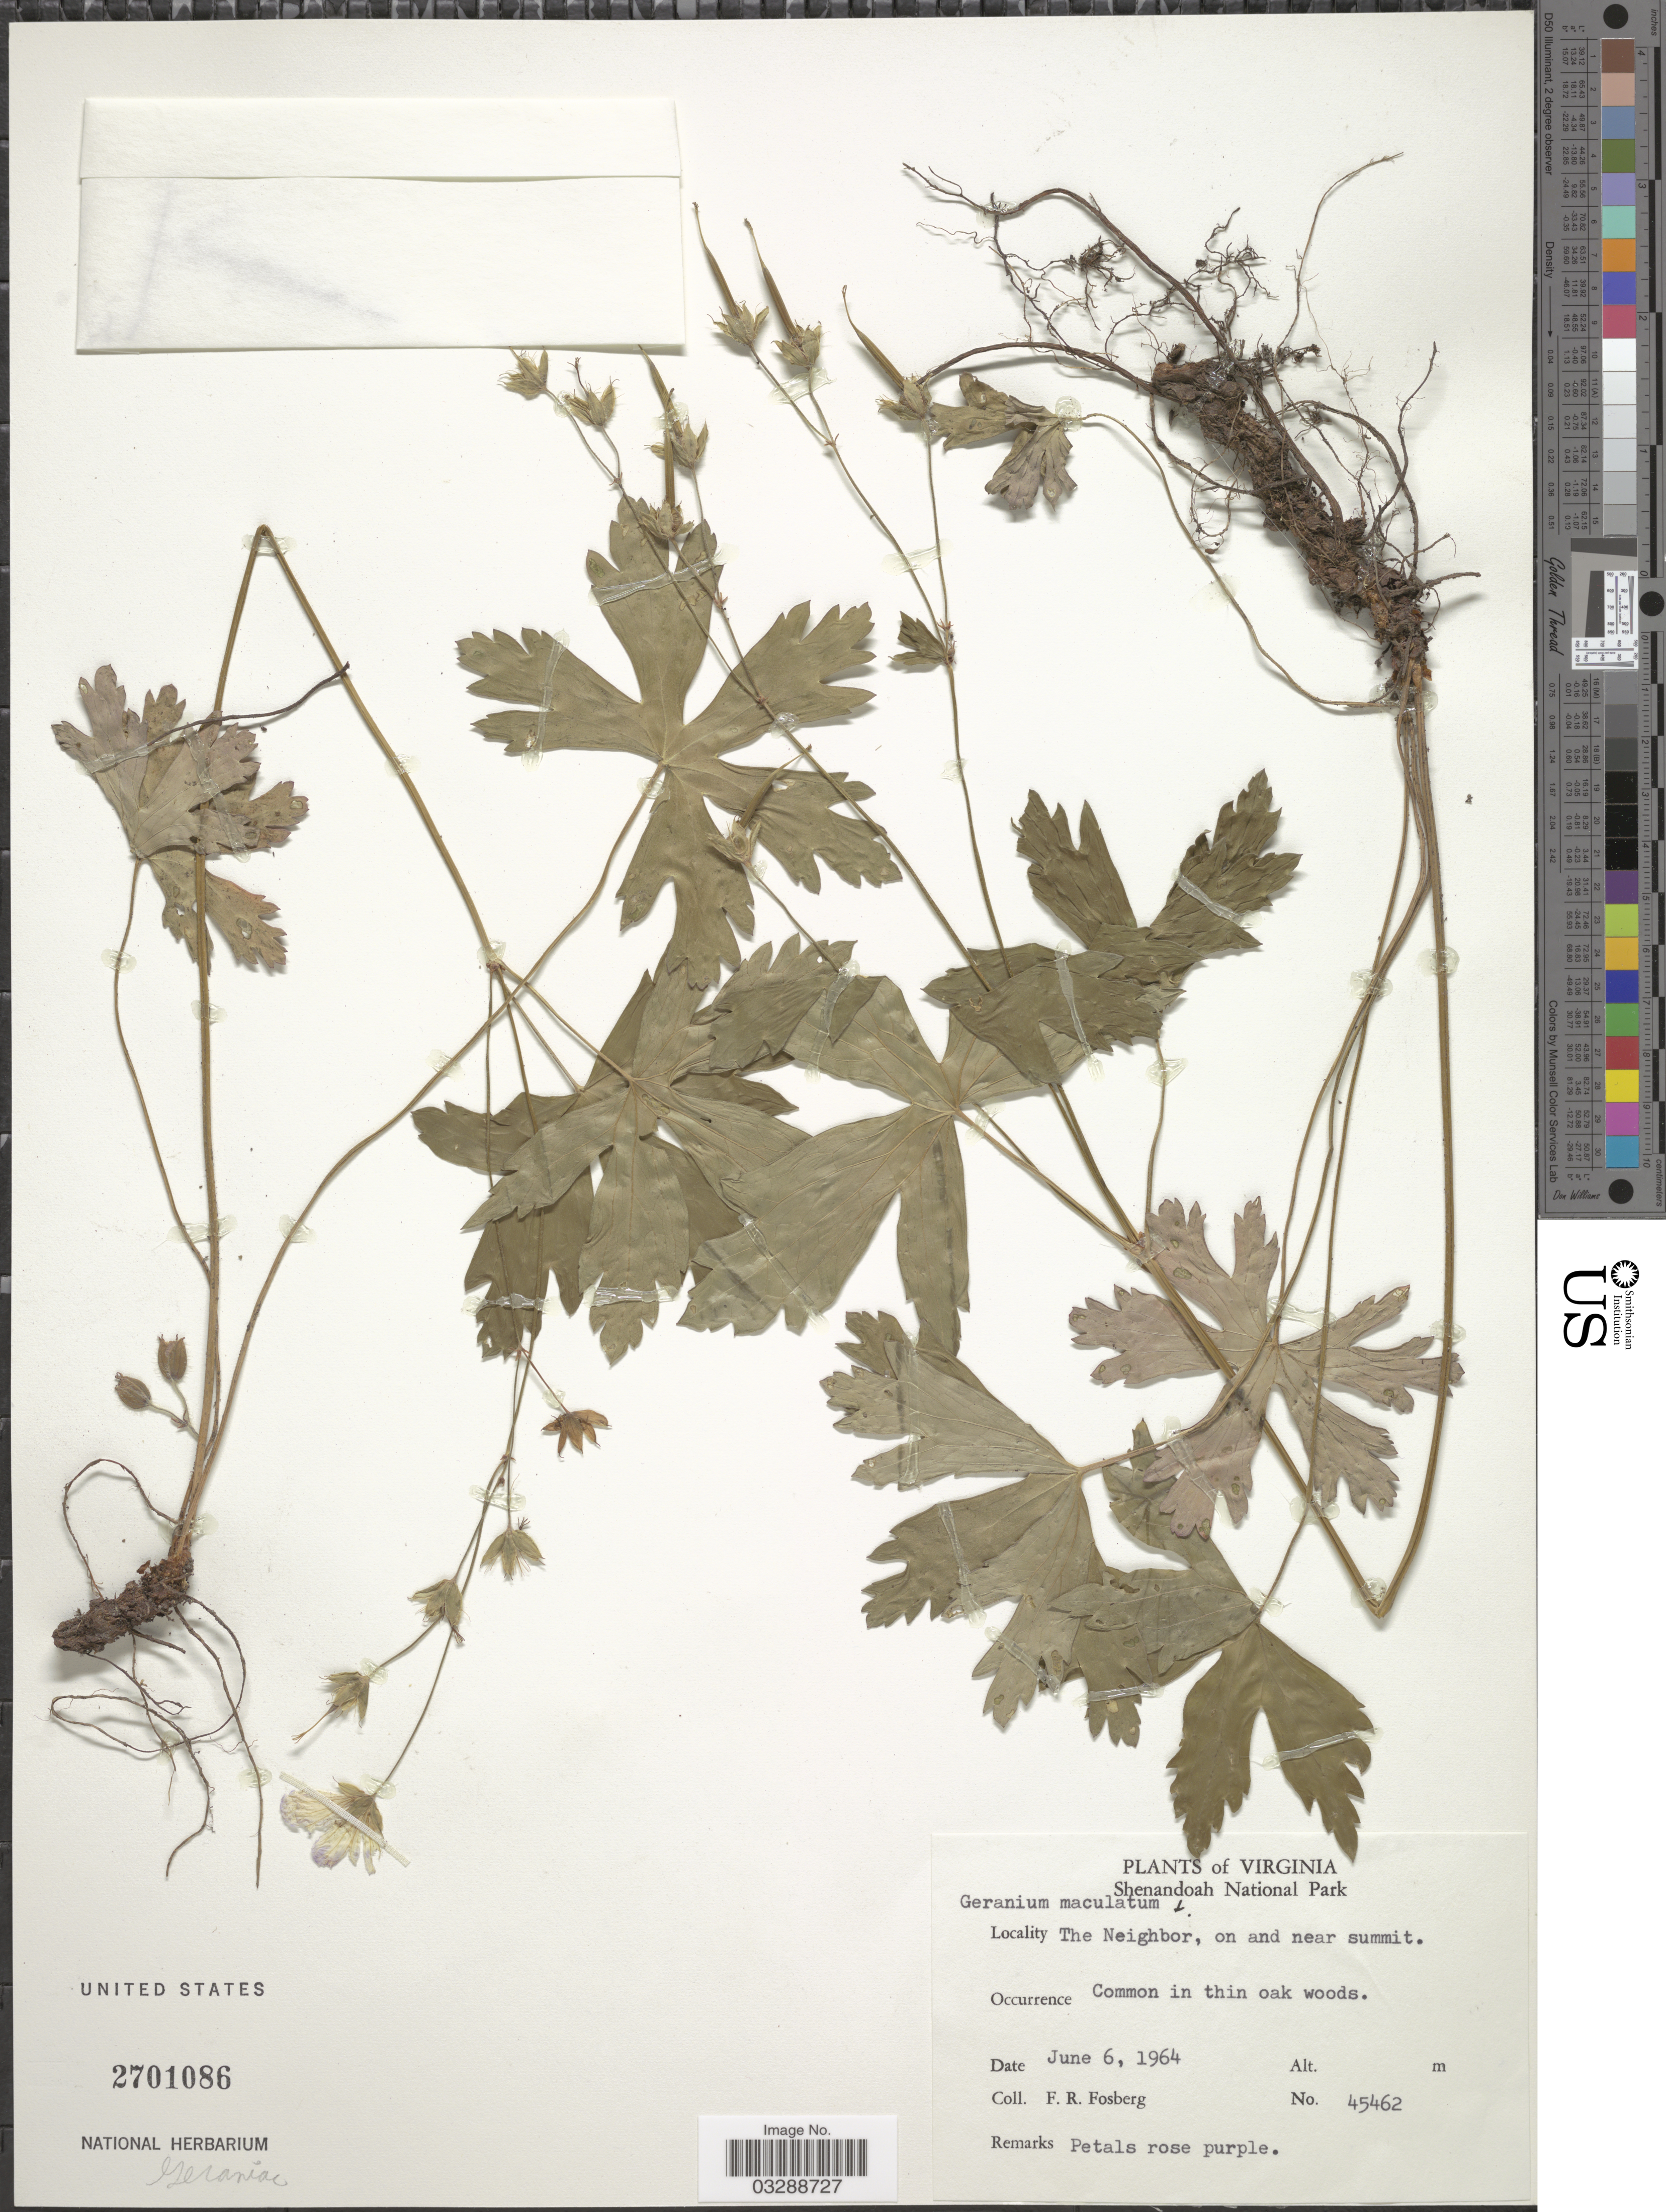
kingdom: Plantae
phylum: Tracheophyta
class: Magnoliopsida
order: Geraniales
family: Geraniaceae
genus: Geranium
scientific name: Geranium maculatum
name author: L.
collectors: F. R. Fosberg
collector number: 45462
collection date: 1964-06-06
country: United States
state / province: Virginia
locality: Shenandoah National Park, The Neighbor, on and near summit.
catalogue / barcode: US 2701086